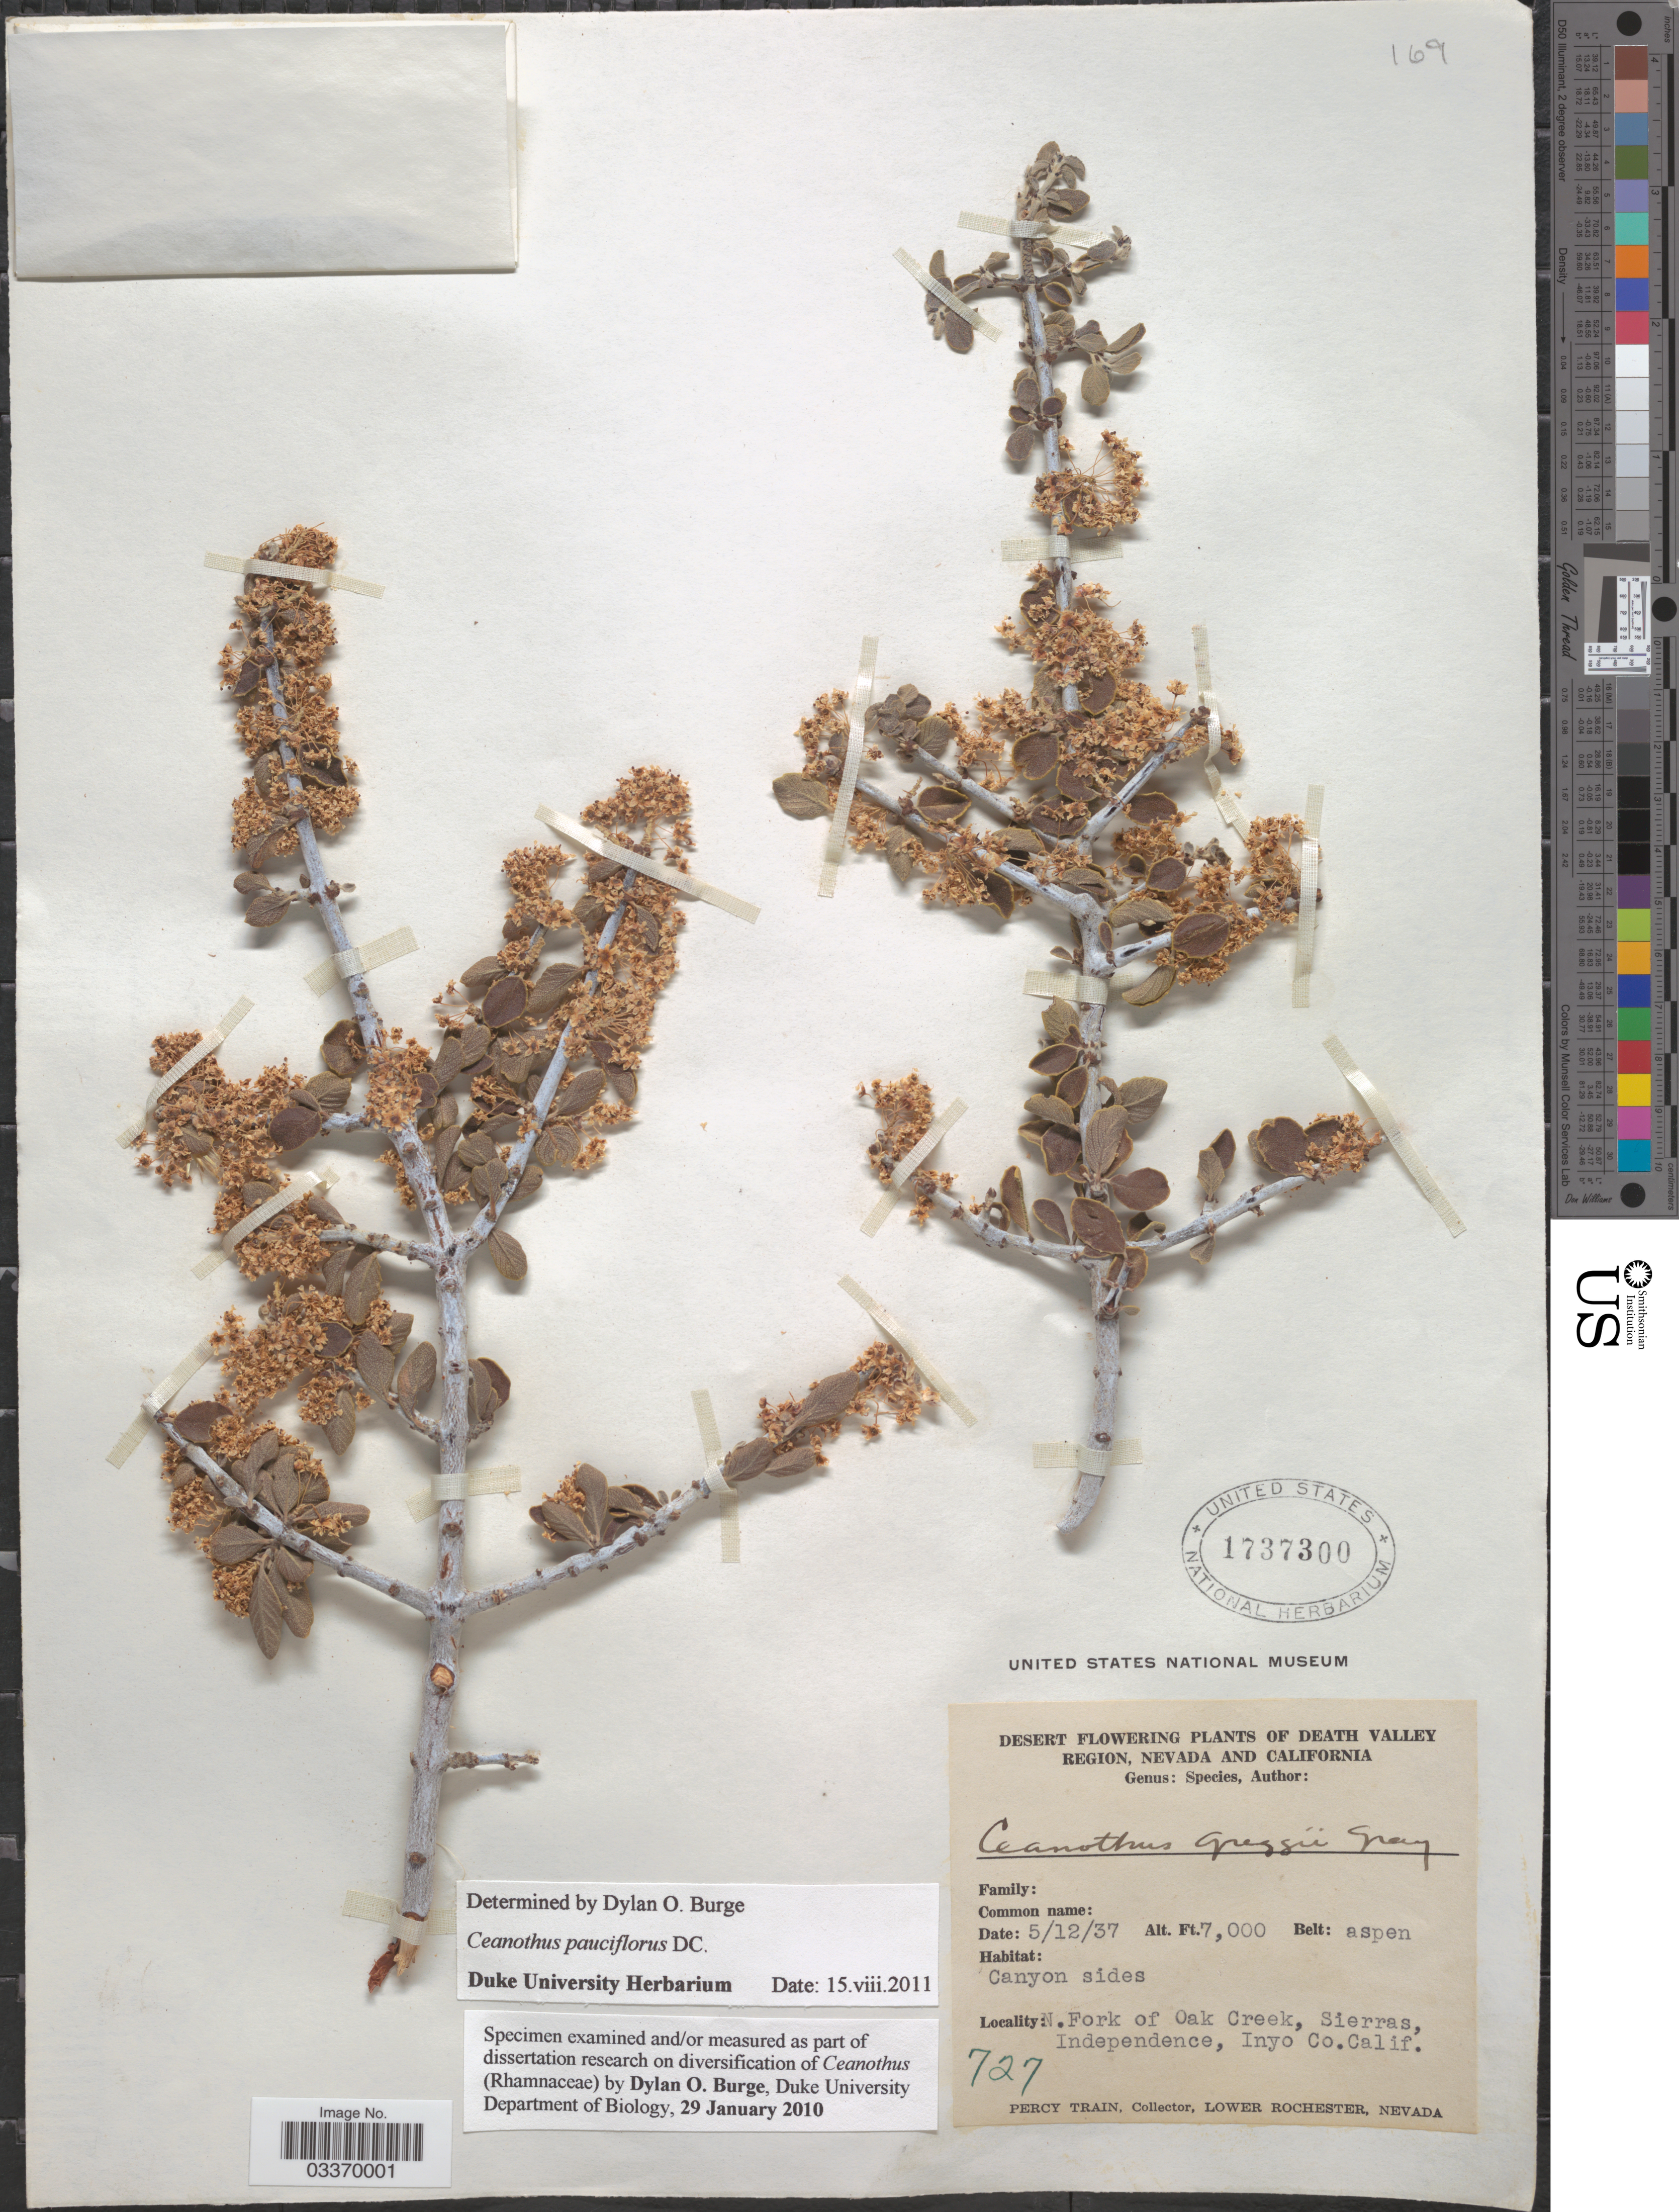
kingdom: Plantae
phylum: Tracheophyta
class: Magnoliopsida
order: Rosales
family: Rhamnaceae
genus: Ceanothus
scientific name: Ceanothus pauciflorus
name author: DC.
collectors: P. Train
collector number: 727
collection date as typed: Transcribed d/m/y: 12/5/37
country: United States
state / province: California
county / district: Inyo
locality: Death Valley Region. Belt: Aspen. Canyon sides. N. Fork of Oak Creek, Sierras, Independence, Inyo Co.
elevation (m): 2134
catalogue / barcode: US 1737300